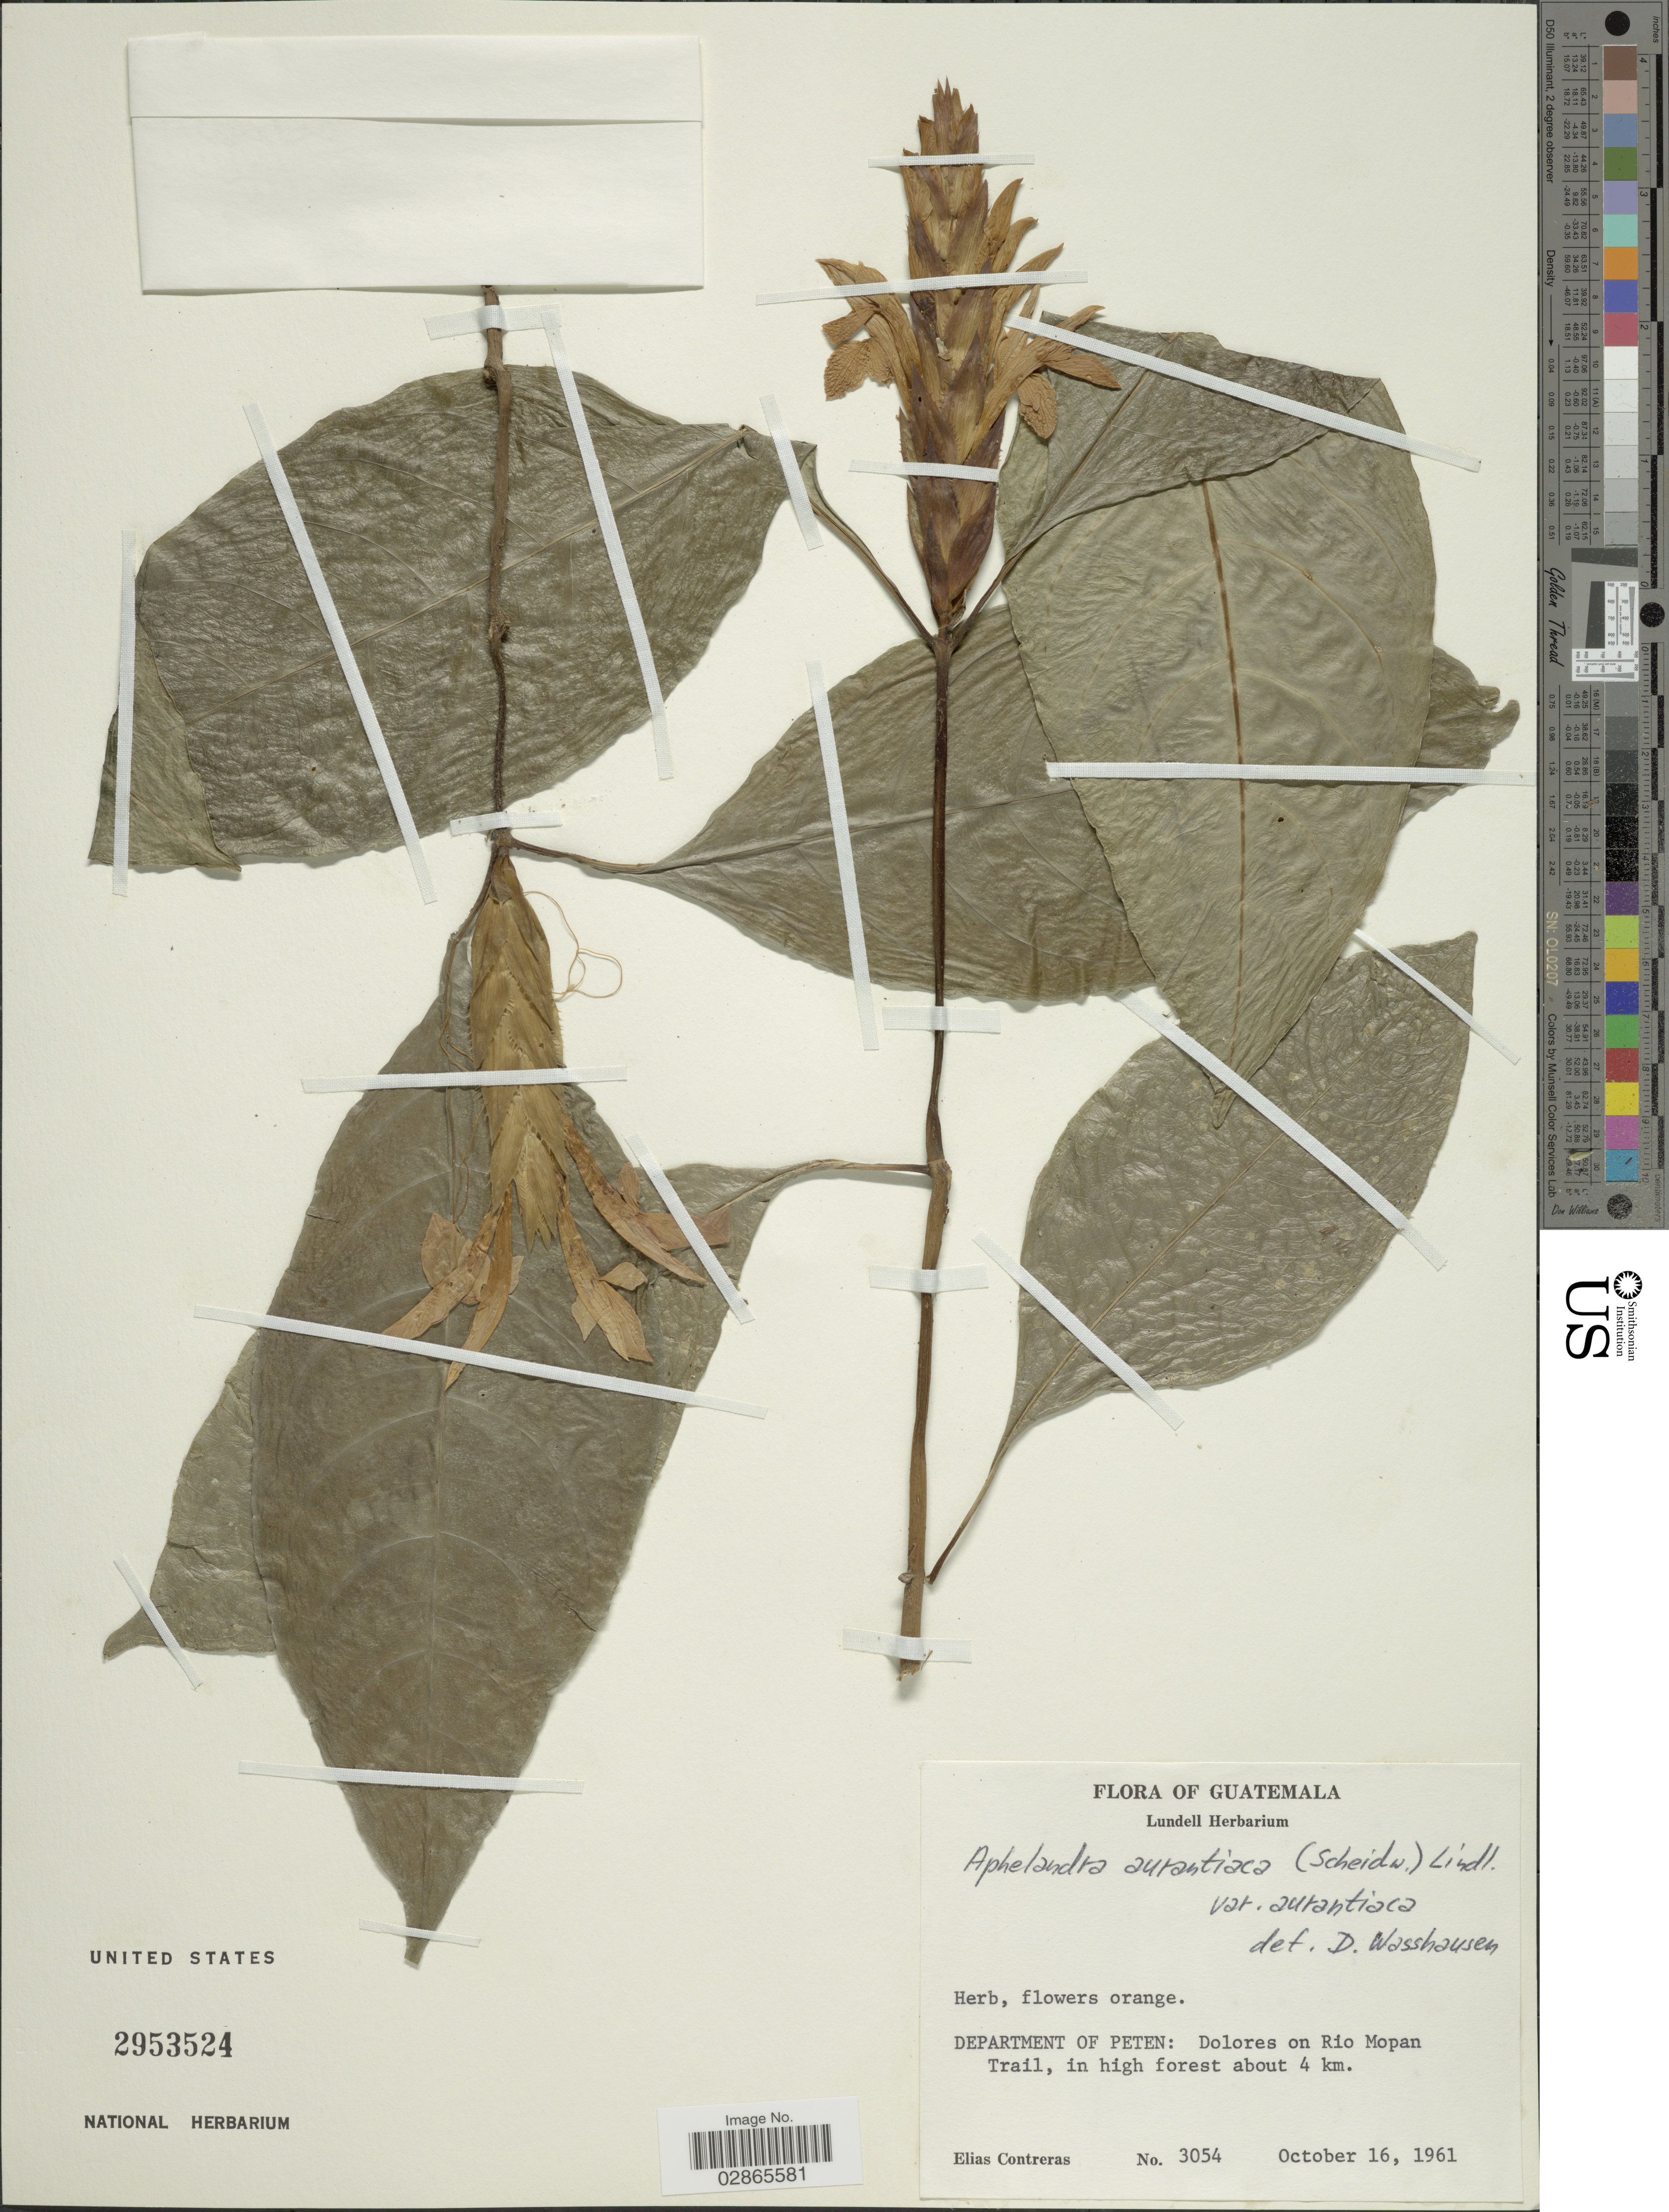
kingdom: Plantae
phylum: Tracheophyta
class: Magnoliopsida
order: Lamiales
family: Acanthaceae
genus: Aphelandra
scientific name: Aphelandra aurantiaca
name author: (Scheidw.) Lindl.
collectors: E. Contreras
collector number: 3054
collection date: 1961-10-16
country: Guatemala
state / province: El Petén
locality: Department of Peten: Dolores on Rio Mopan Trail, in high forest about 4 km.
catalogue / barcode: US 2953524